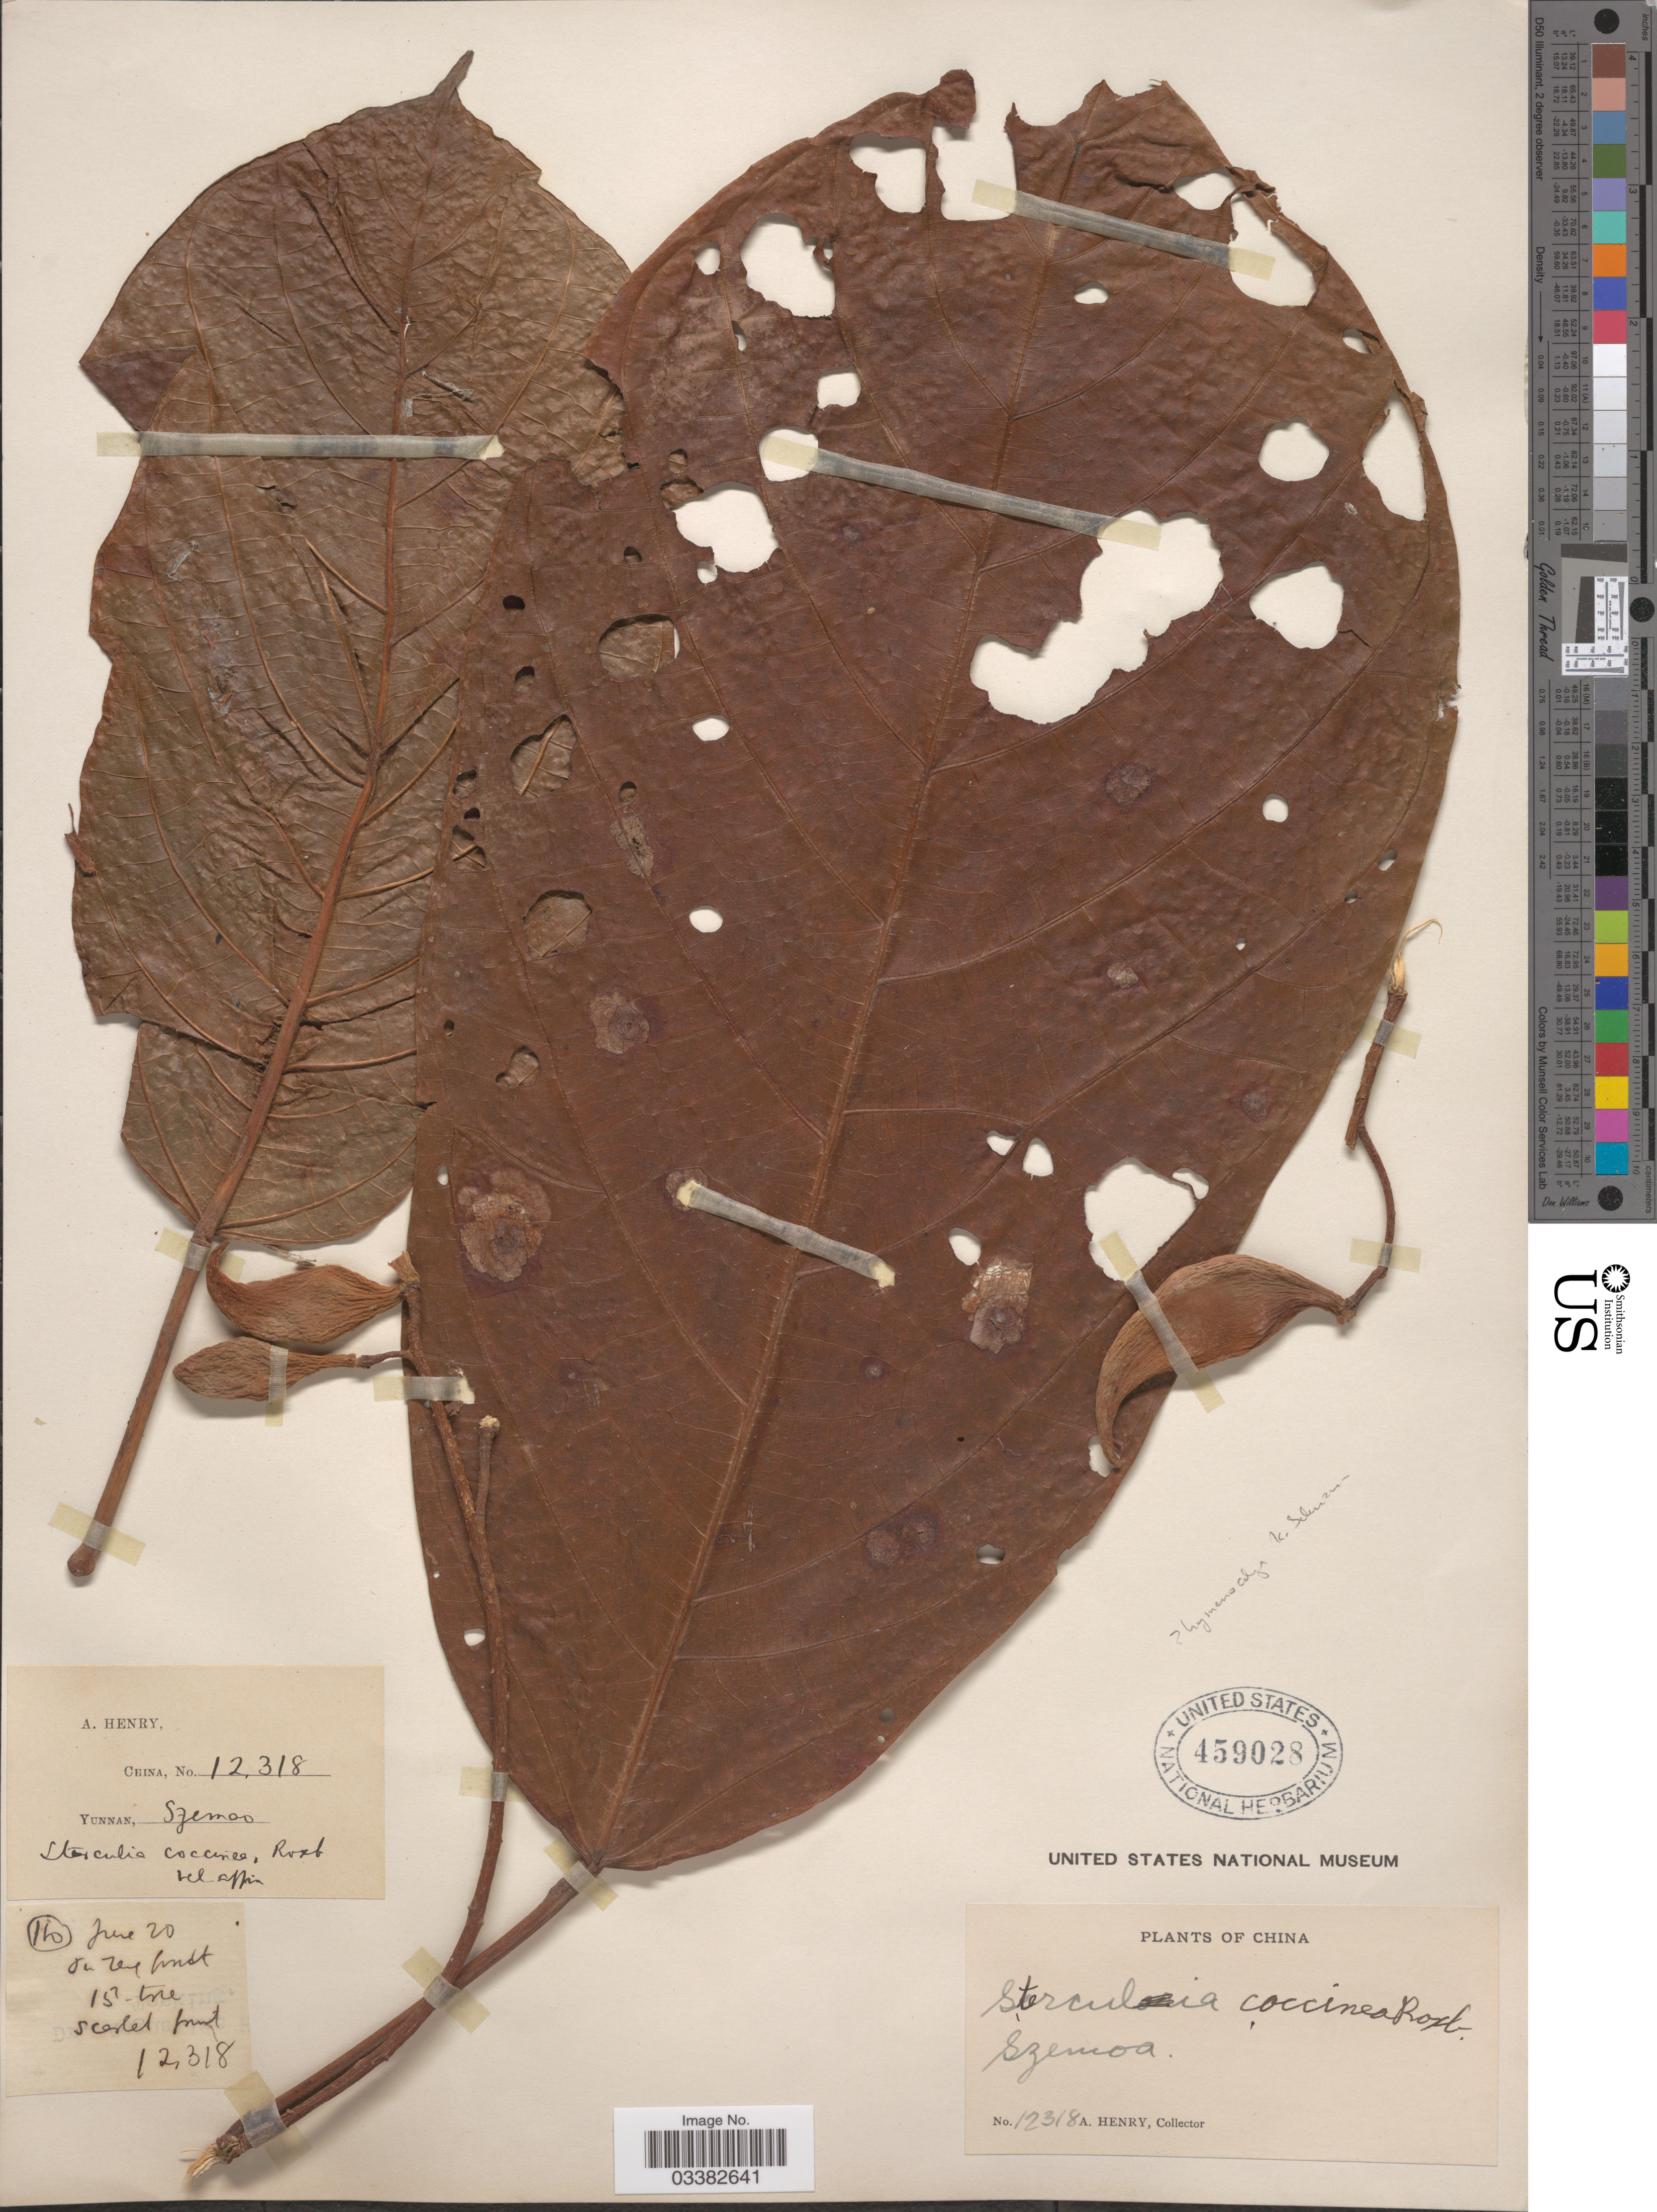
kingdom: Plantae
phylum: Tracheophyta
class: Magnoliopsida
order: Malvales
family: Malvaceae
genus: Sterculia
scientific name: Sterculia sp.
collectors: A. Henry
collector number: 12318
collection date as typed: Transcribed d/m/y: /6/20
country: China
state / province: Yunnan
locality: Szemoa.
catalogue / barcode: US 459028